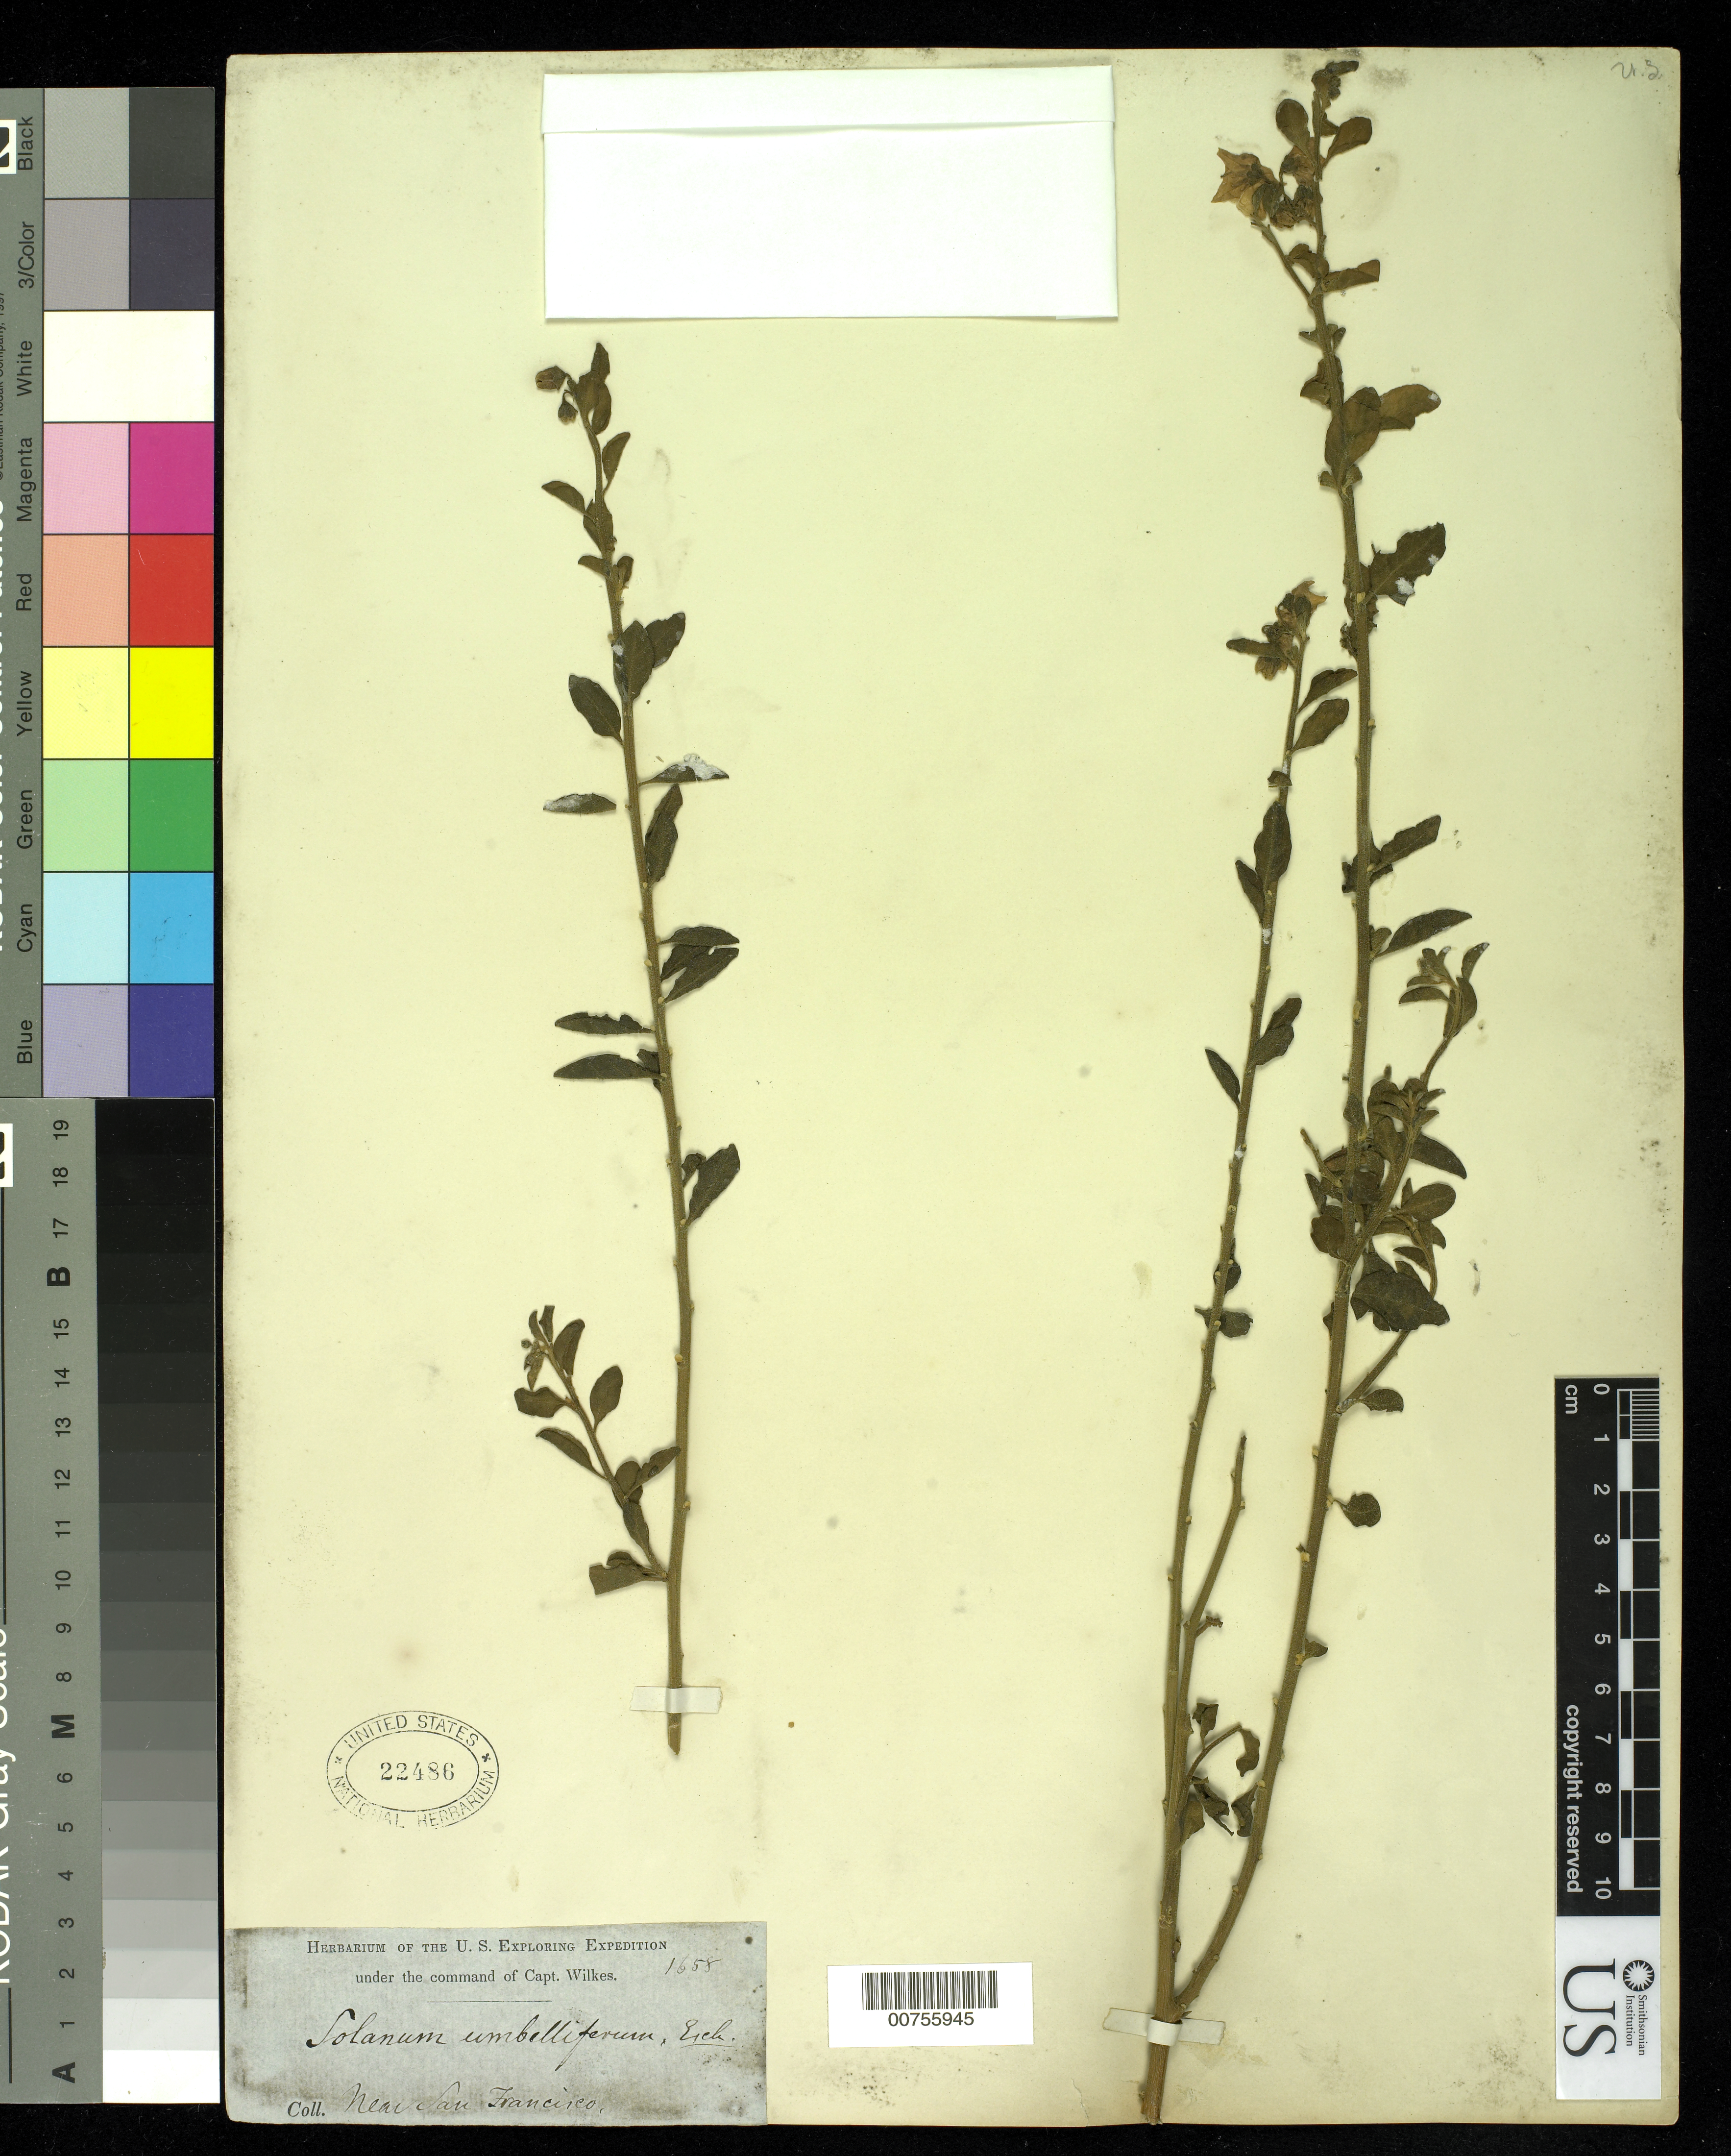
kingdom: Plantae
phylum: Tracheophyta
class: Magnoliopsida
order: Solanales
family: Solanaceae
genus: Solanum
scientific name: Solanum umbelliferum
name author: Eschsch.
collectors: Wilkes Explor. Exped.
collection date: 1838/1842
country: United States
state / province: California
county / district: San Francisco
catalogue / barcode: US 22486